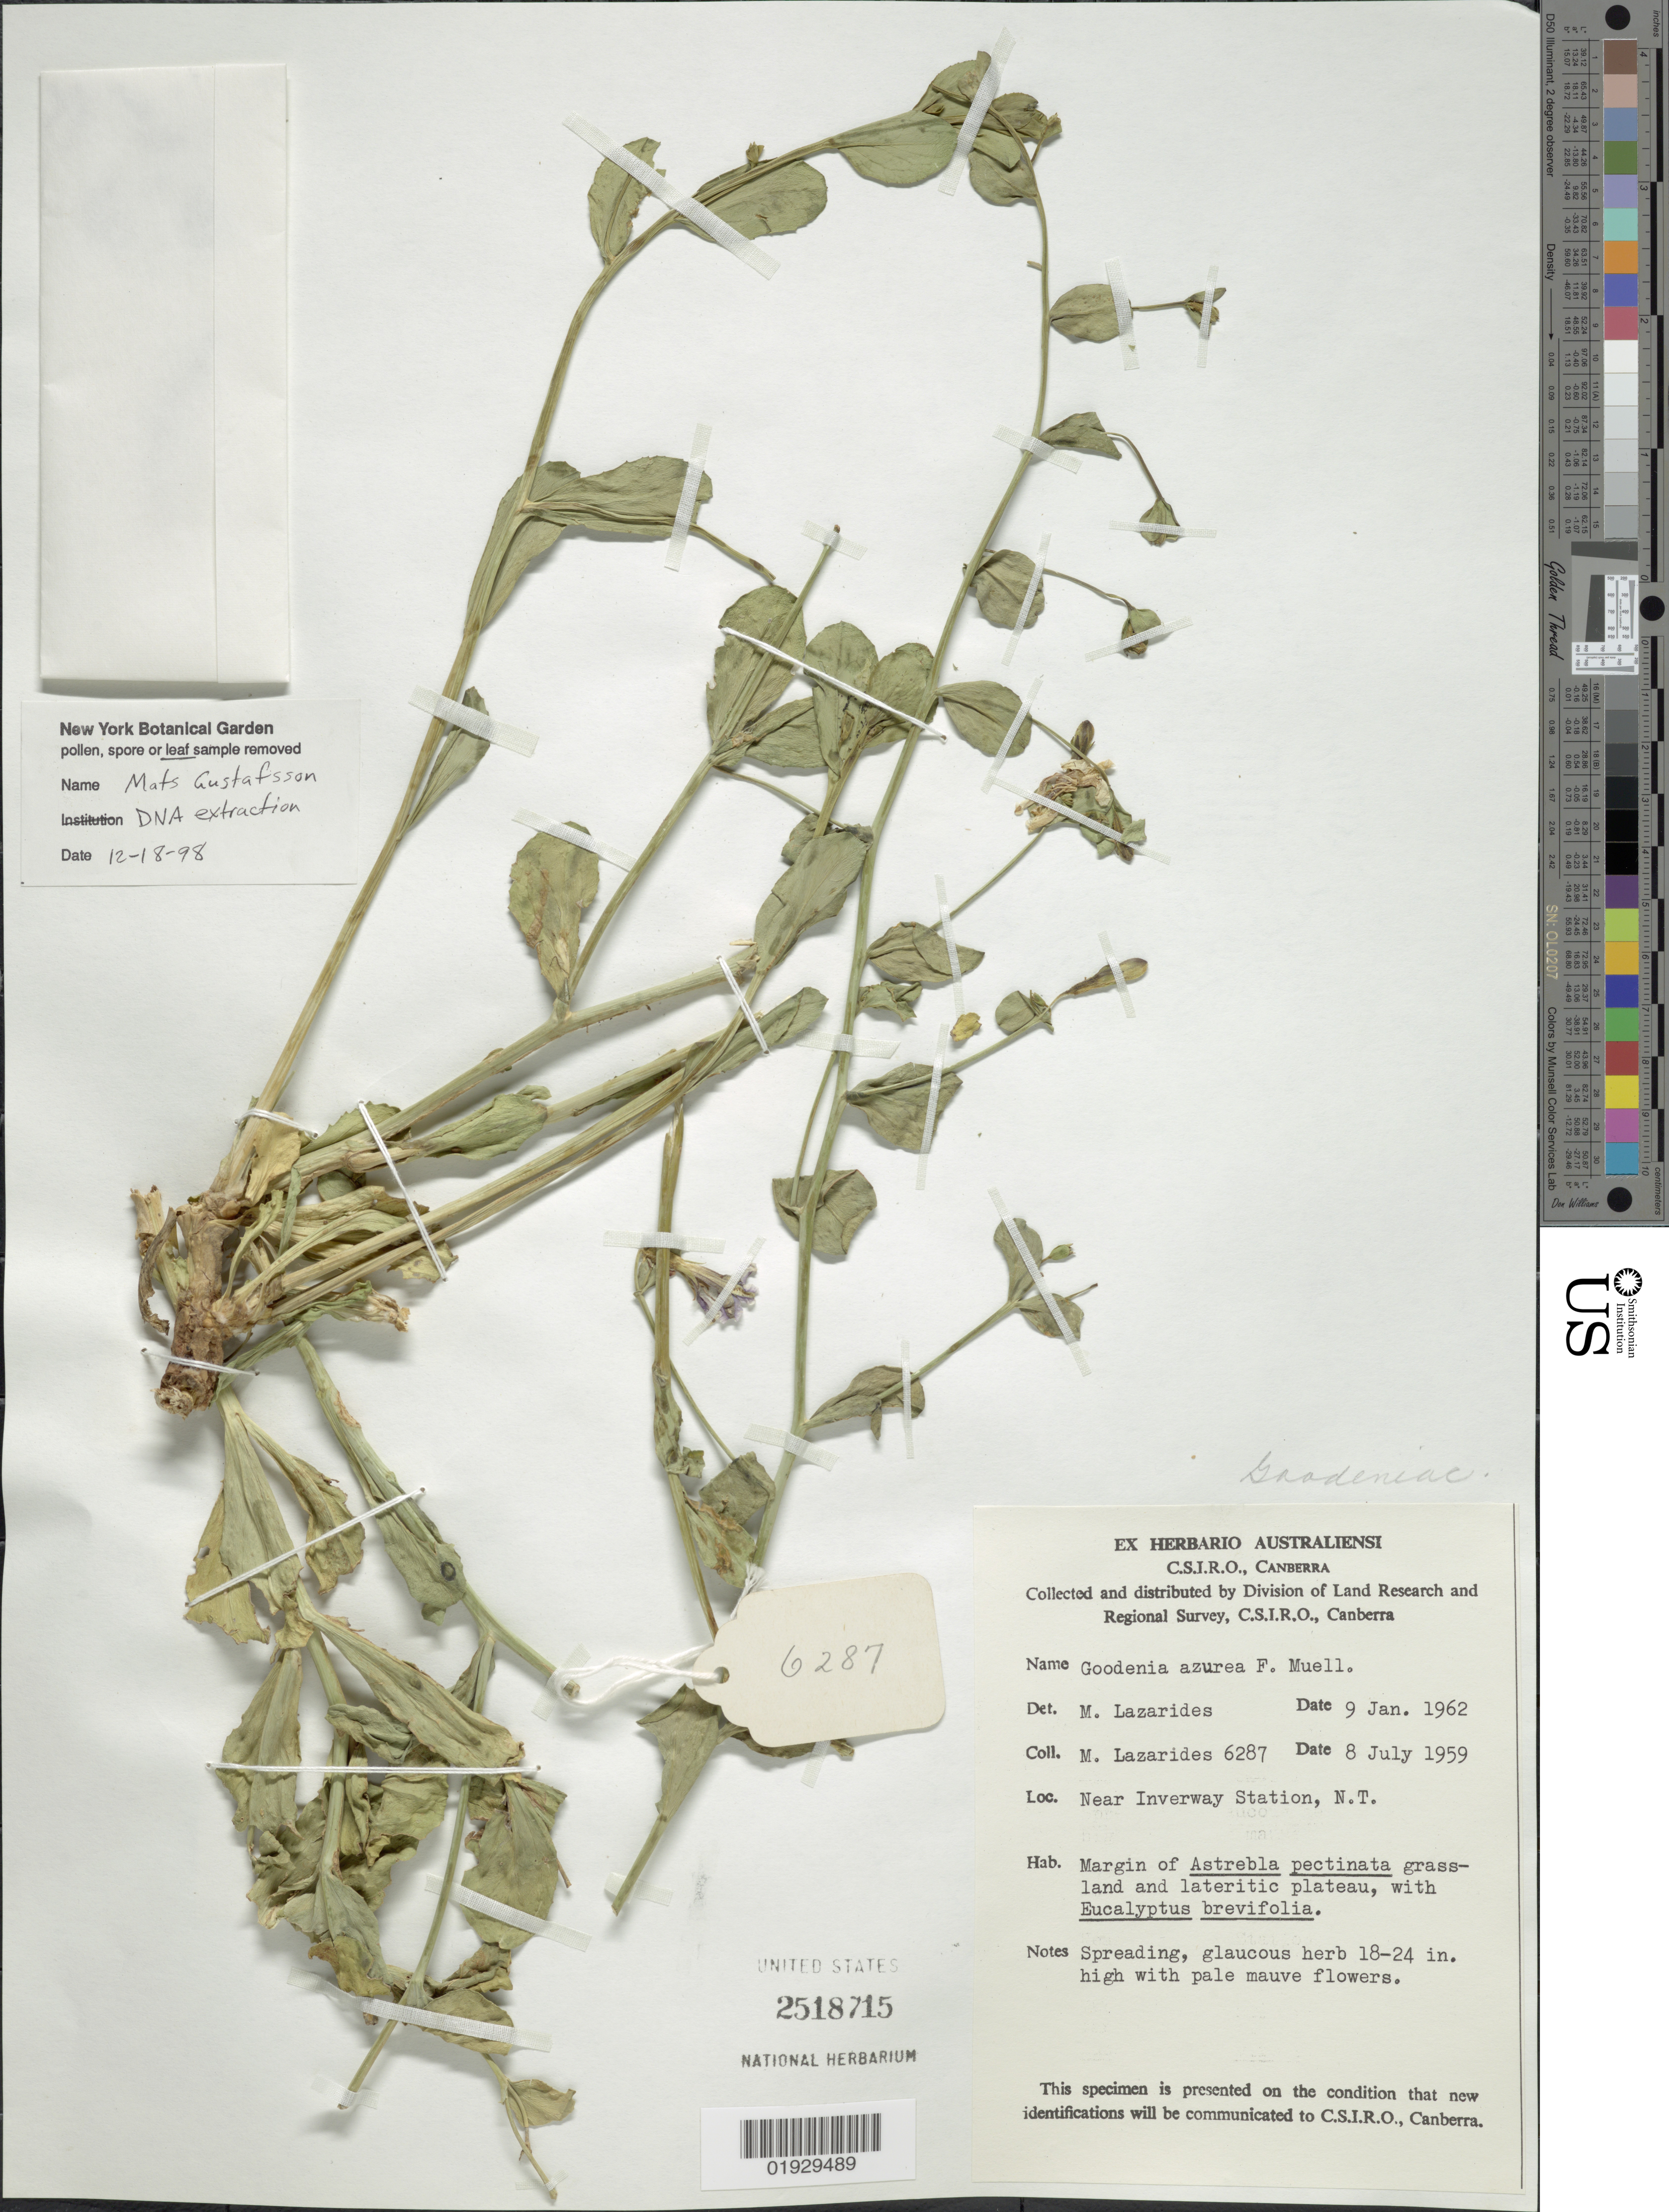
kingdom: Plantae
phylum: Tracheophyta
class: Magnoliopsida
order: Asterales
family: Goodeniaceae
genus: Goodenia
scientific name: Goodenia azurea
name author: F. Muell.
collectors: M. Lazarides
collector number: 6287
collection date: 1959-07-08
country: Australia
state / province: Northern Territory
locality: Near Inverway Station, N.T.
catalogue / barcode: US 2518715